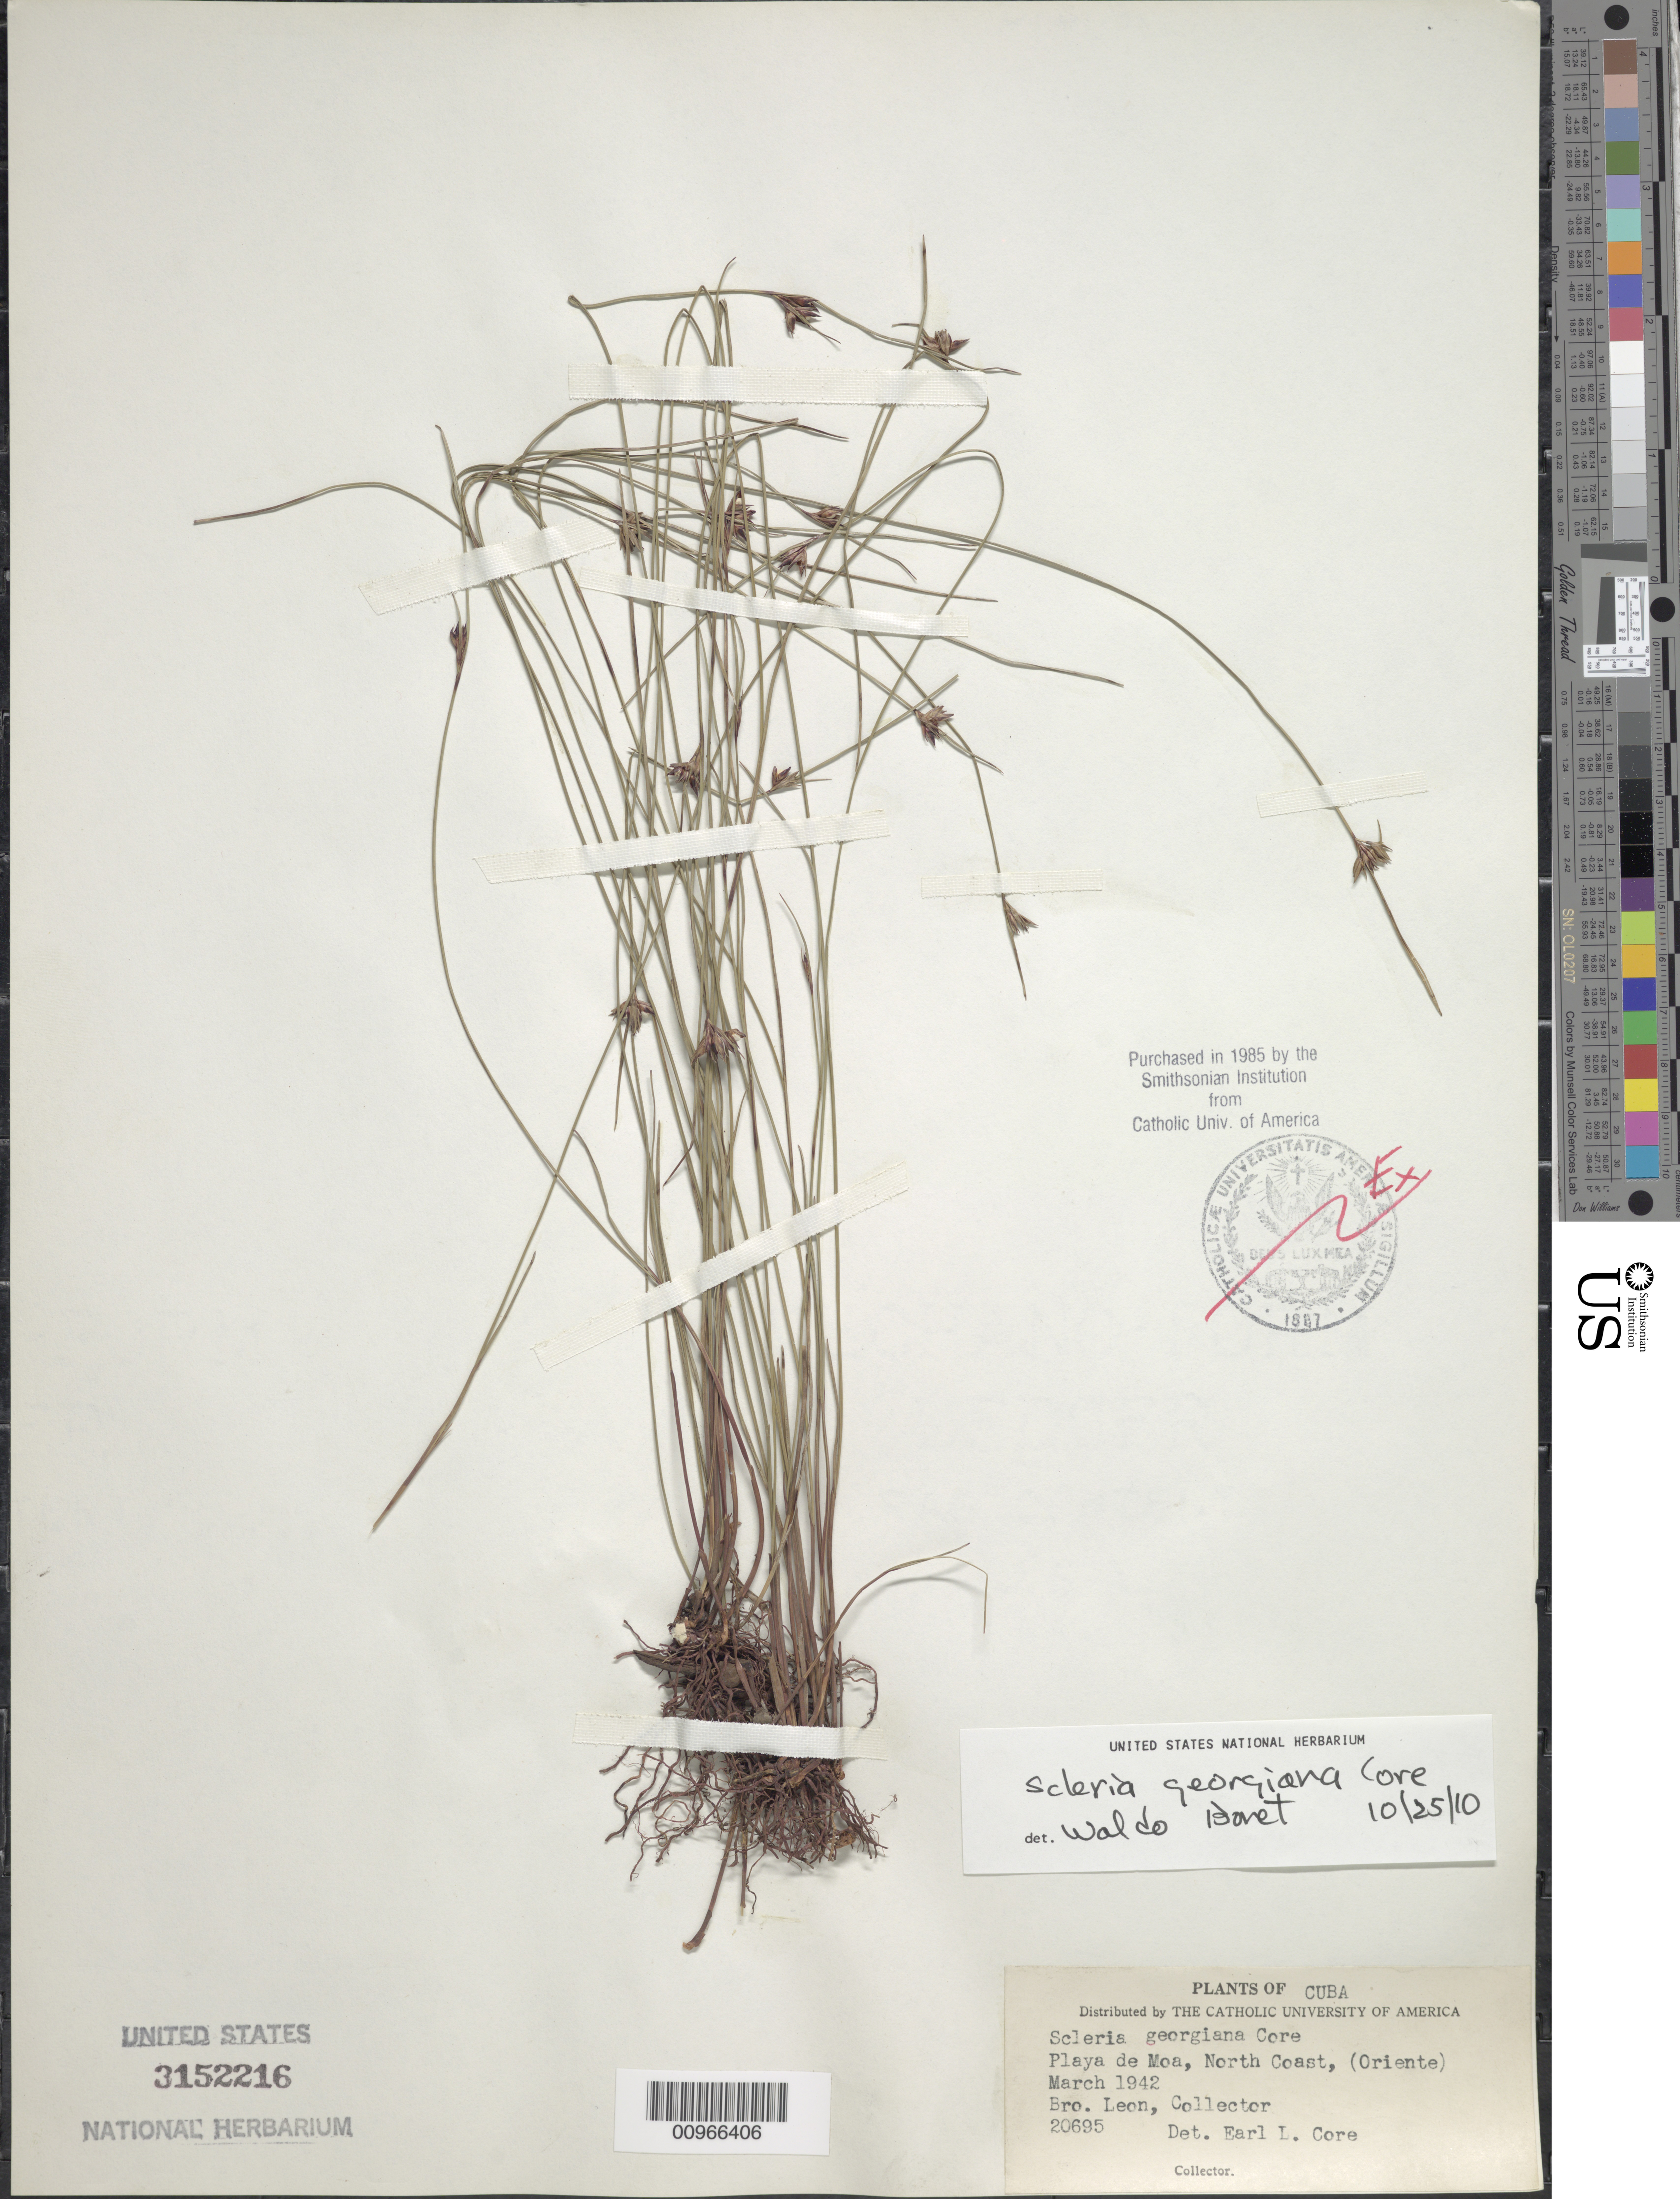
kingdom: Plantae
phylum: Tracheophyta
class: Liliopsida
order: Poales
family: Cyperaceae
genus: Scleria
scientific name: Scleria georgiana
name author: Core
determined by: Core, E. L.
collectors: Bro. León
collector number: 20695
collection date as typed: Mar 1942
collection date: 1942-03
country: Cuba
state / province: Holguín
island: Cuba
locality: Playa de Moa, North Coast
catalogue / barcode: US 3152216